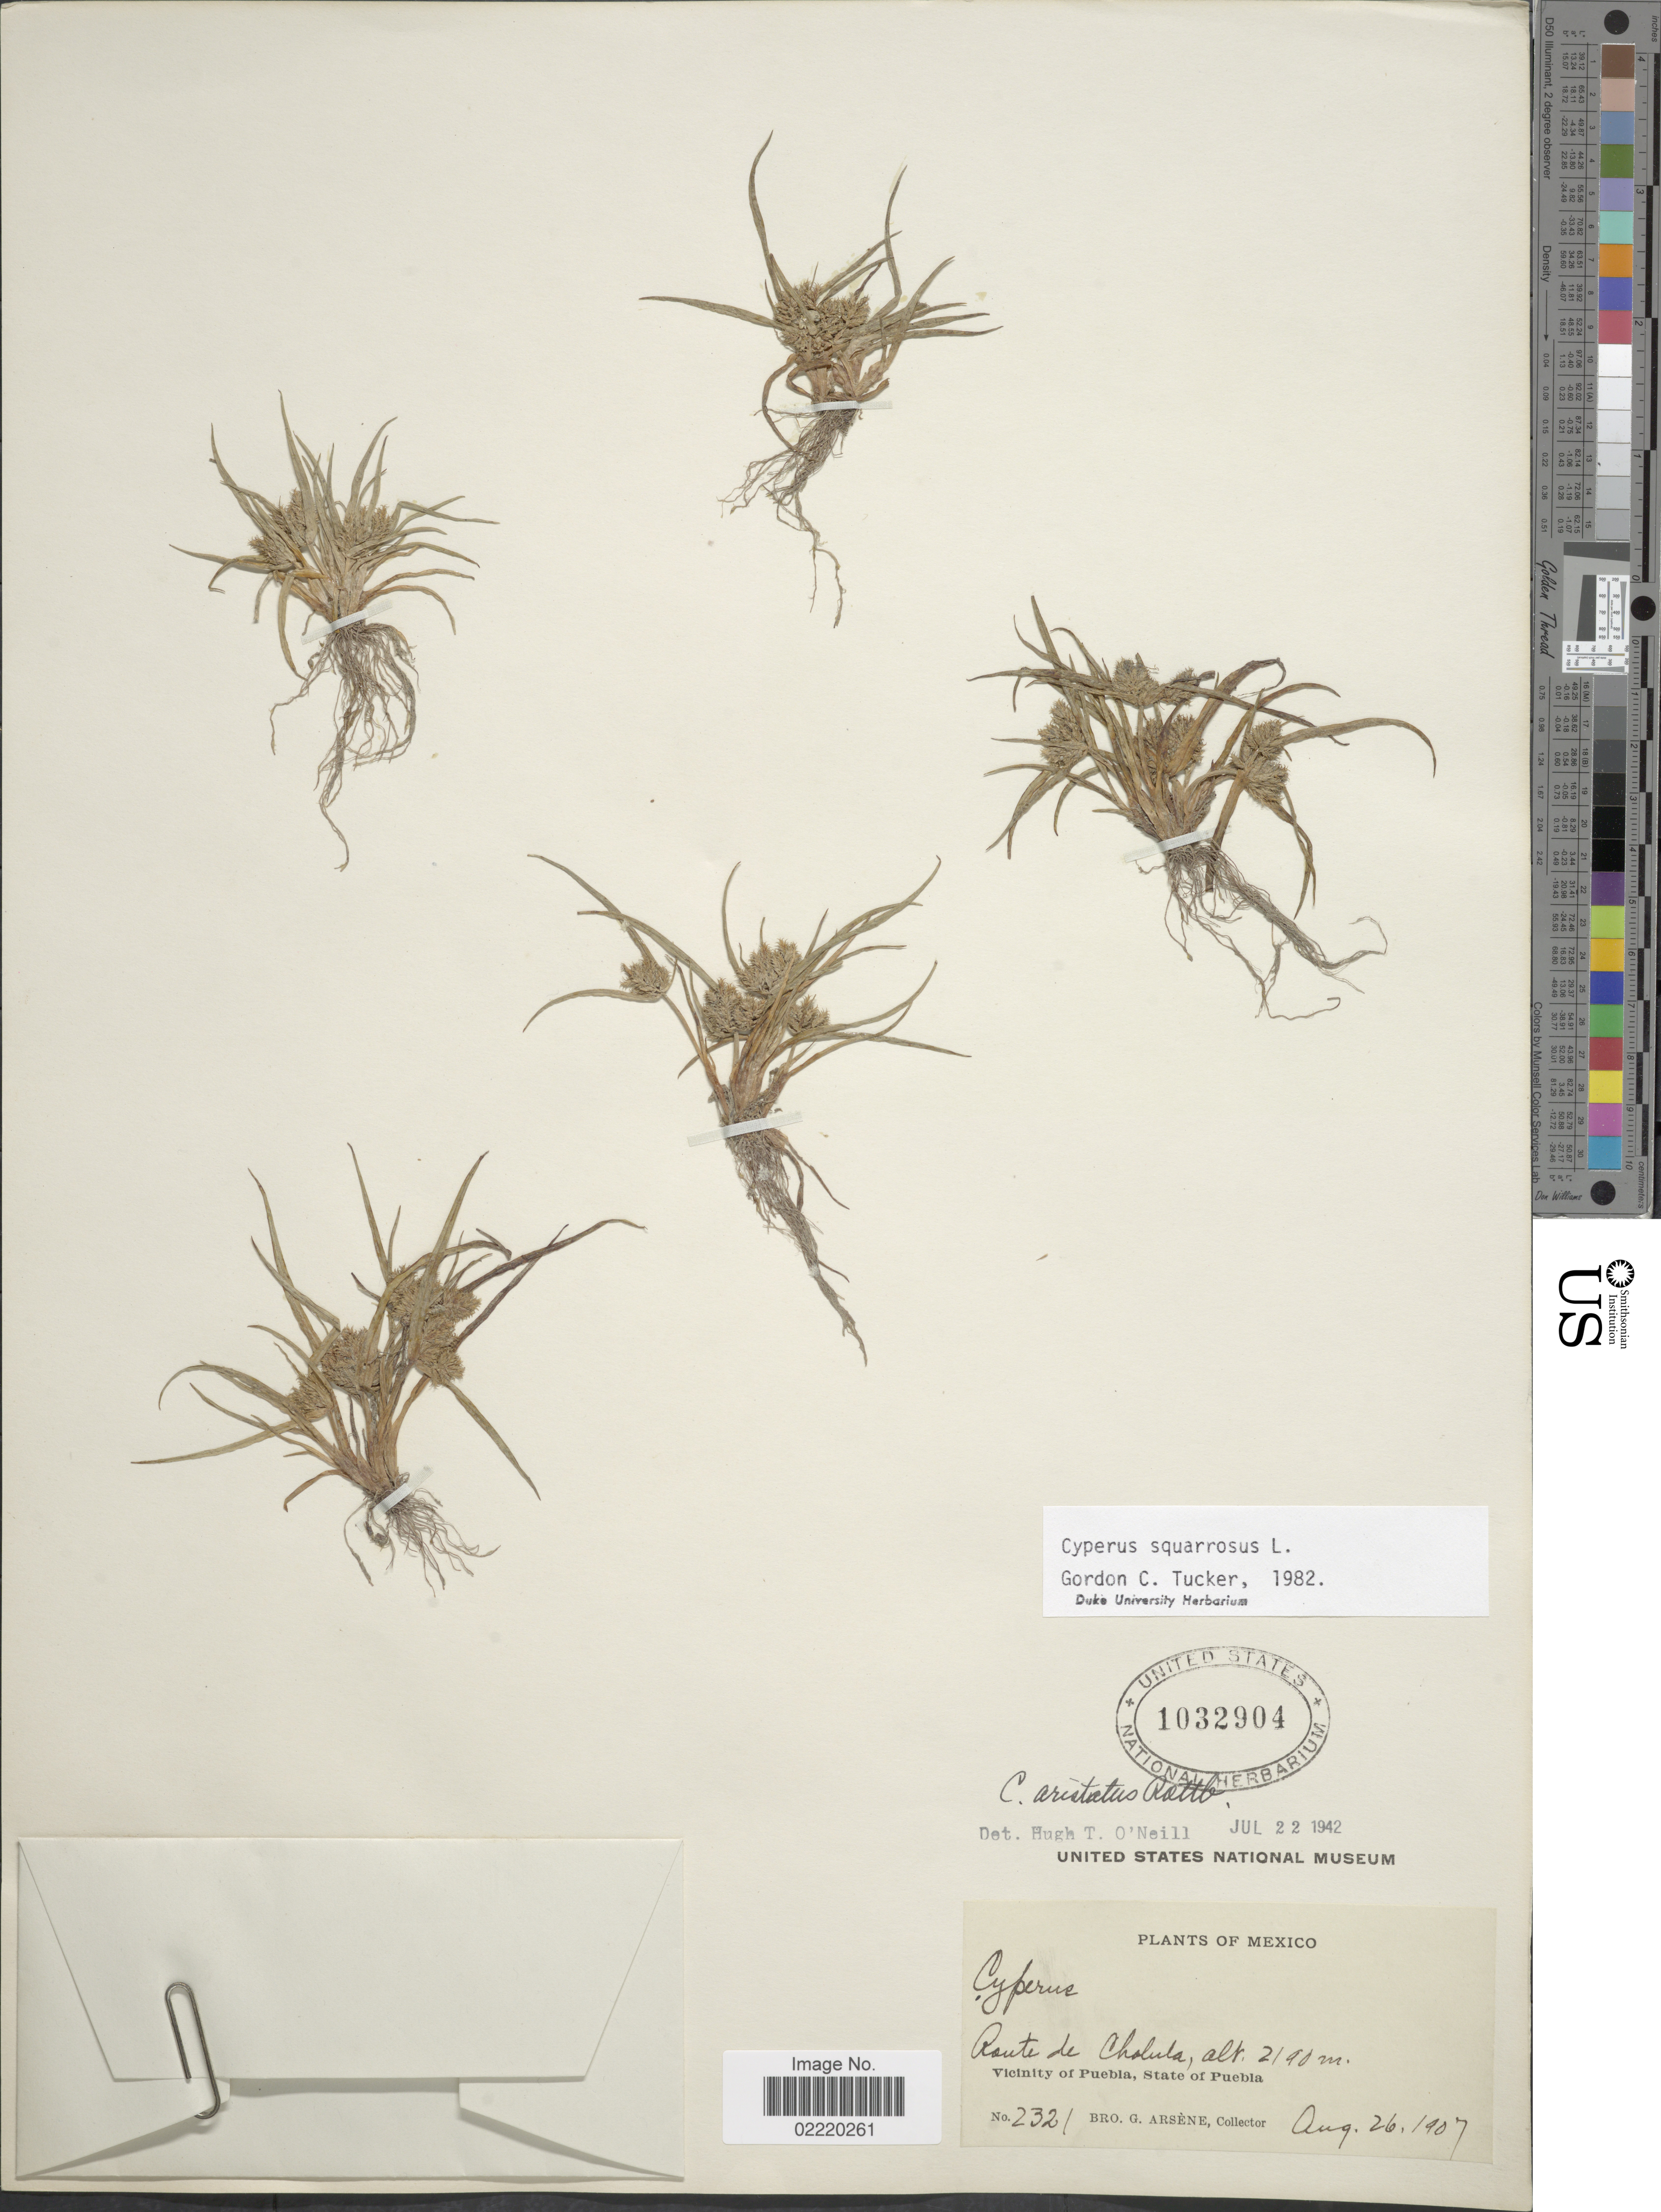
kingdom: Plantae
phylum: Tracheophyta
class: Liliopsida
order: Poales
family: Cyperaceae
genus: Cyperus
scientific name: Cyperus squarrosus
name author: L.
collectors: Bro. G. Arsène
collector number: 2321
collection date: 1907-08-26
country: Mexico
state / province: Puebla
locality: Route de Cholula, Vicinity of Puebla.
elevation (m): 2190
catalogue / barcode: US 1032904